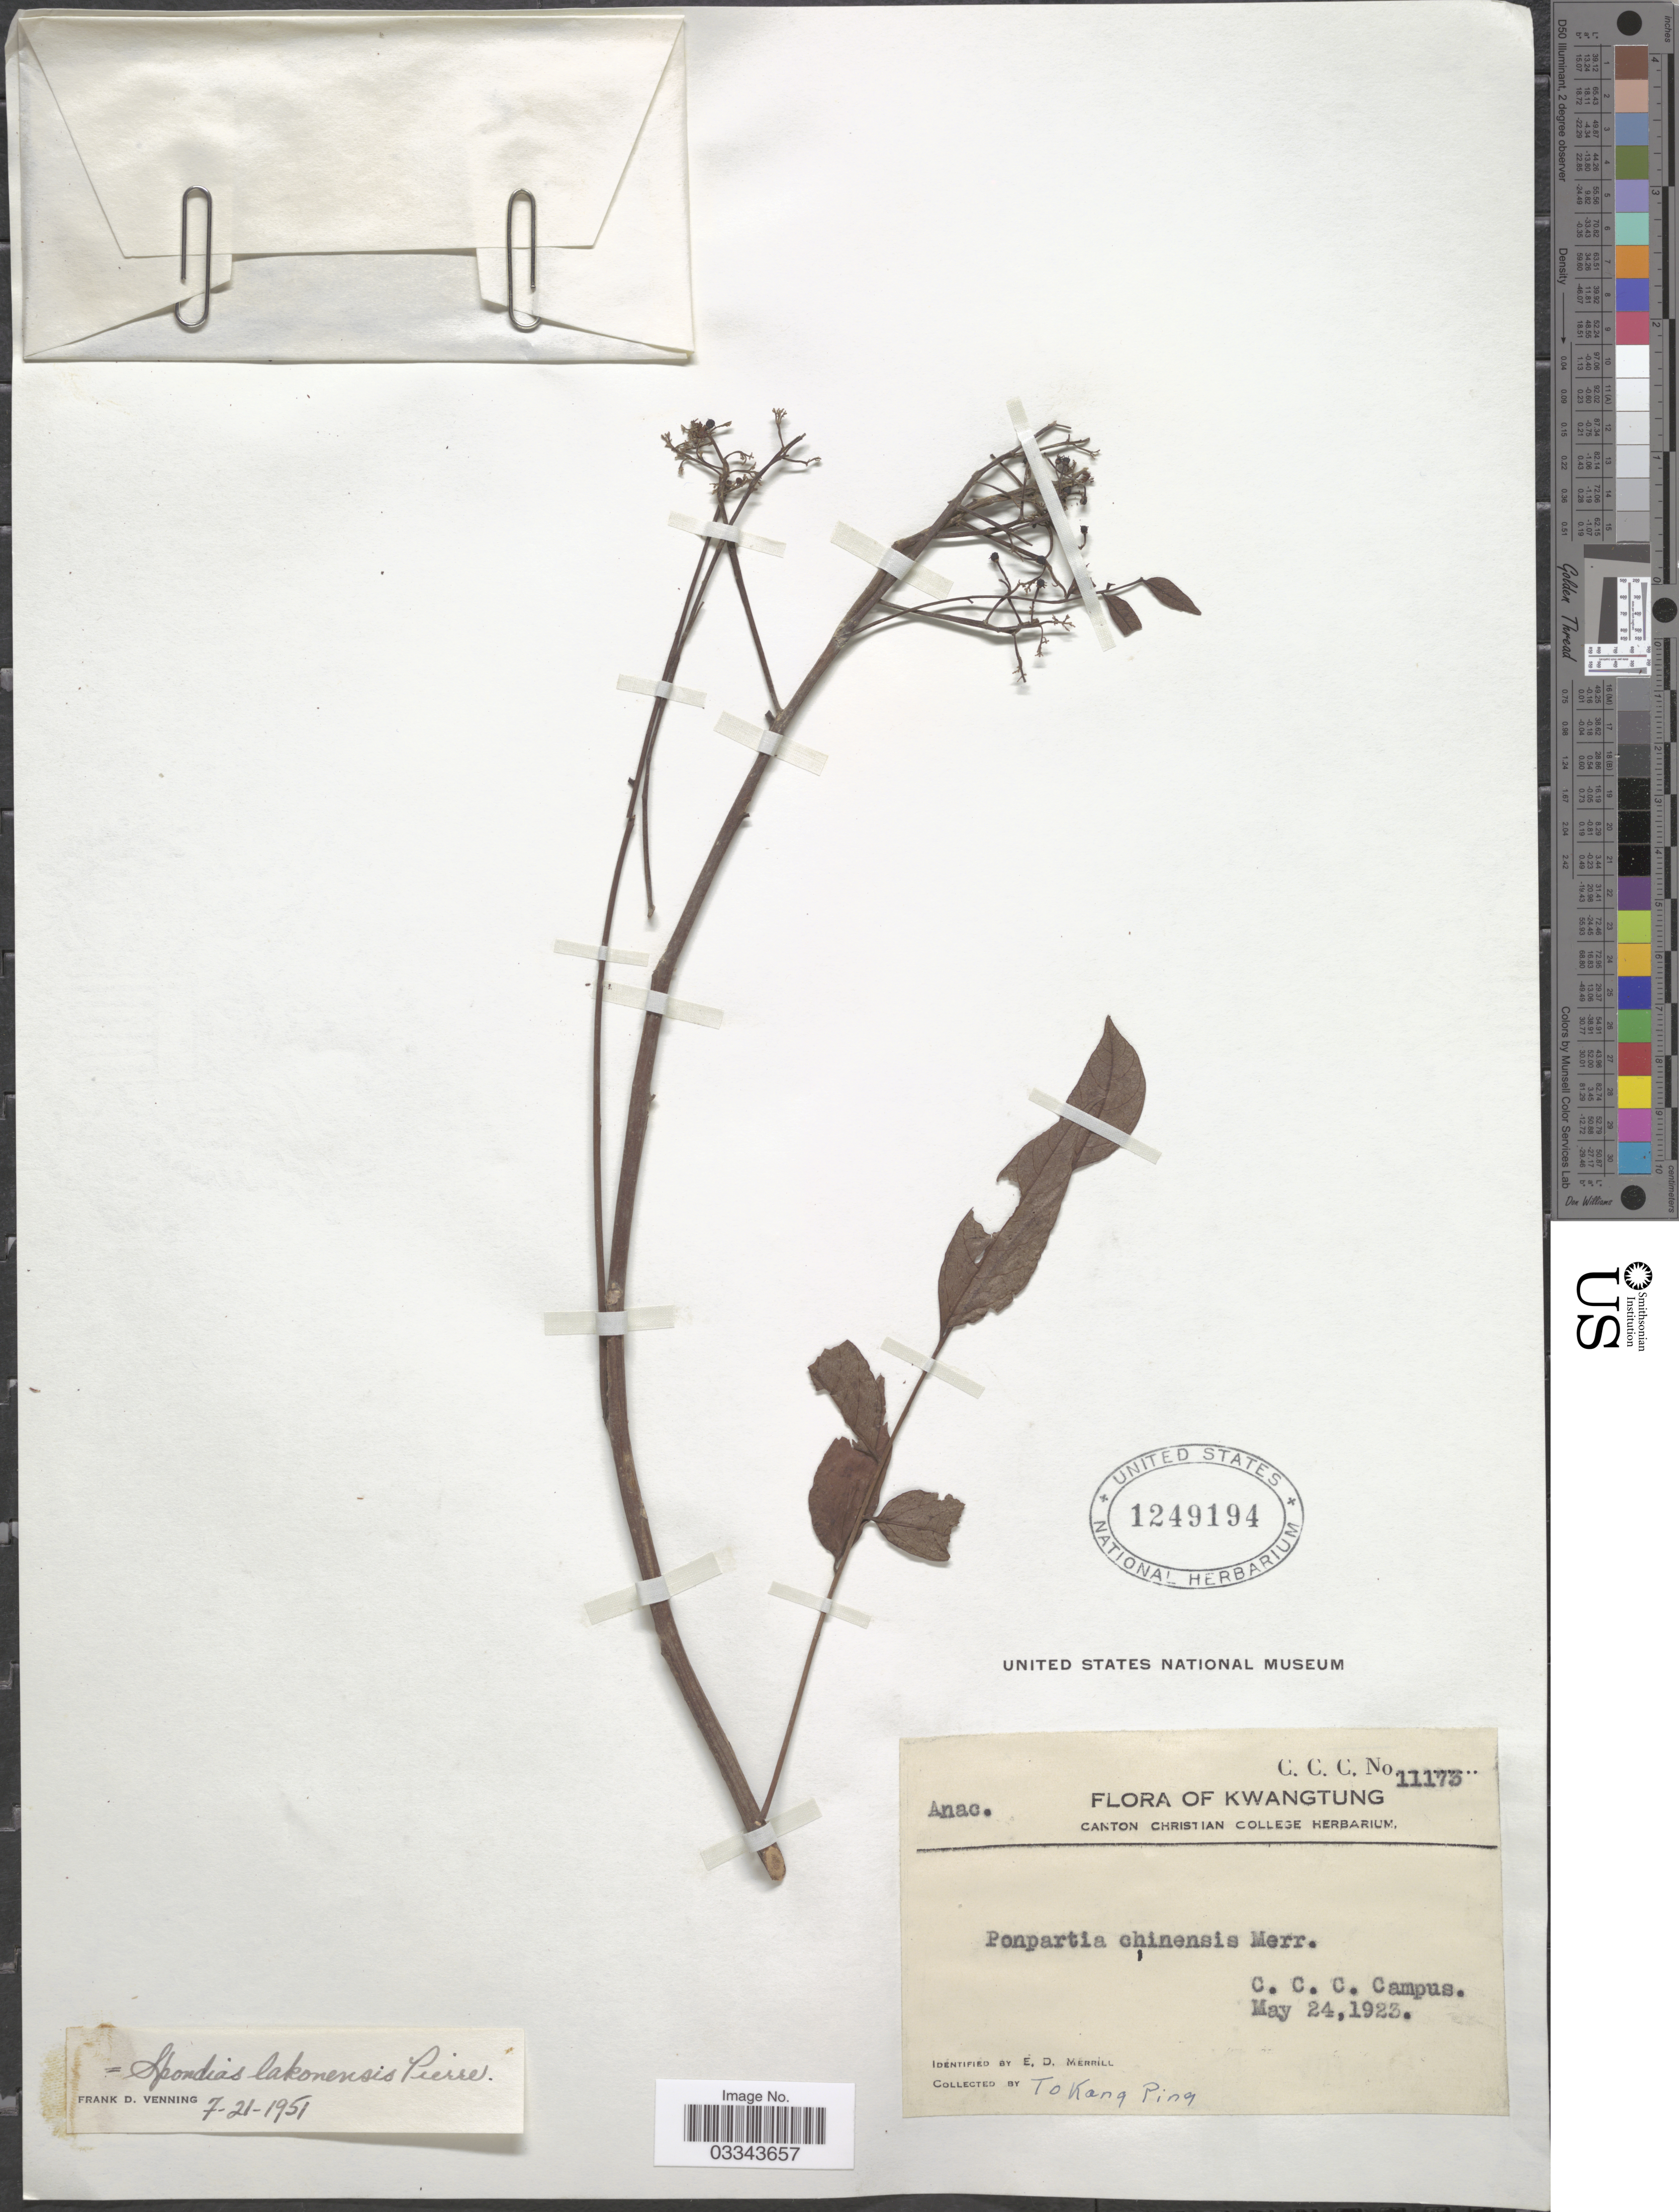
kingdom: Plantae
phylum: Tracheophyta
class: Magnoliopsida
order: Sapindales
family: Anacardiaceae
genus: Allospondias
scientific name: Allospondias lakonensis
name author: (Pierre) Stapf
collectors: T. Ping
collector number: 11173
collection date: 1923-05-24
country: China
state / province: Guangdong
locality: Kwangtung. C. C. C. Campus.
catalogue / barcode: US 1249194